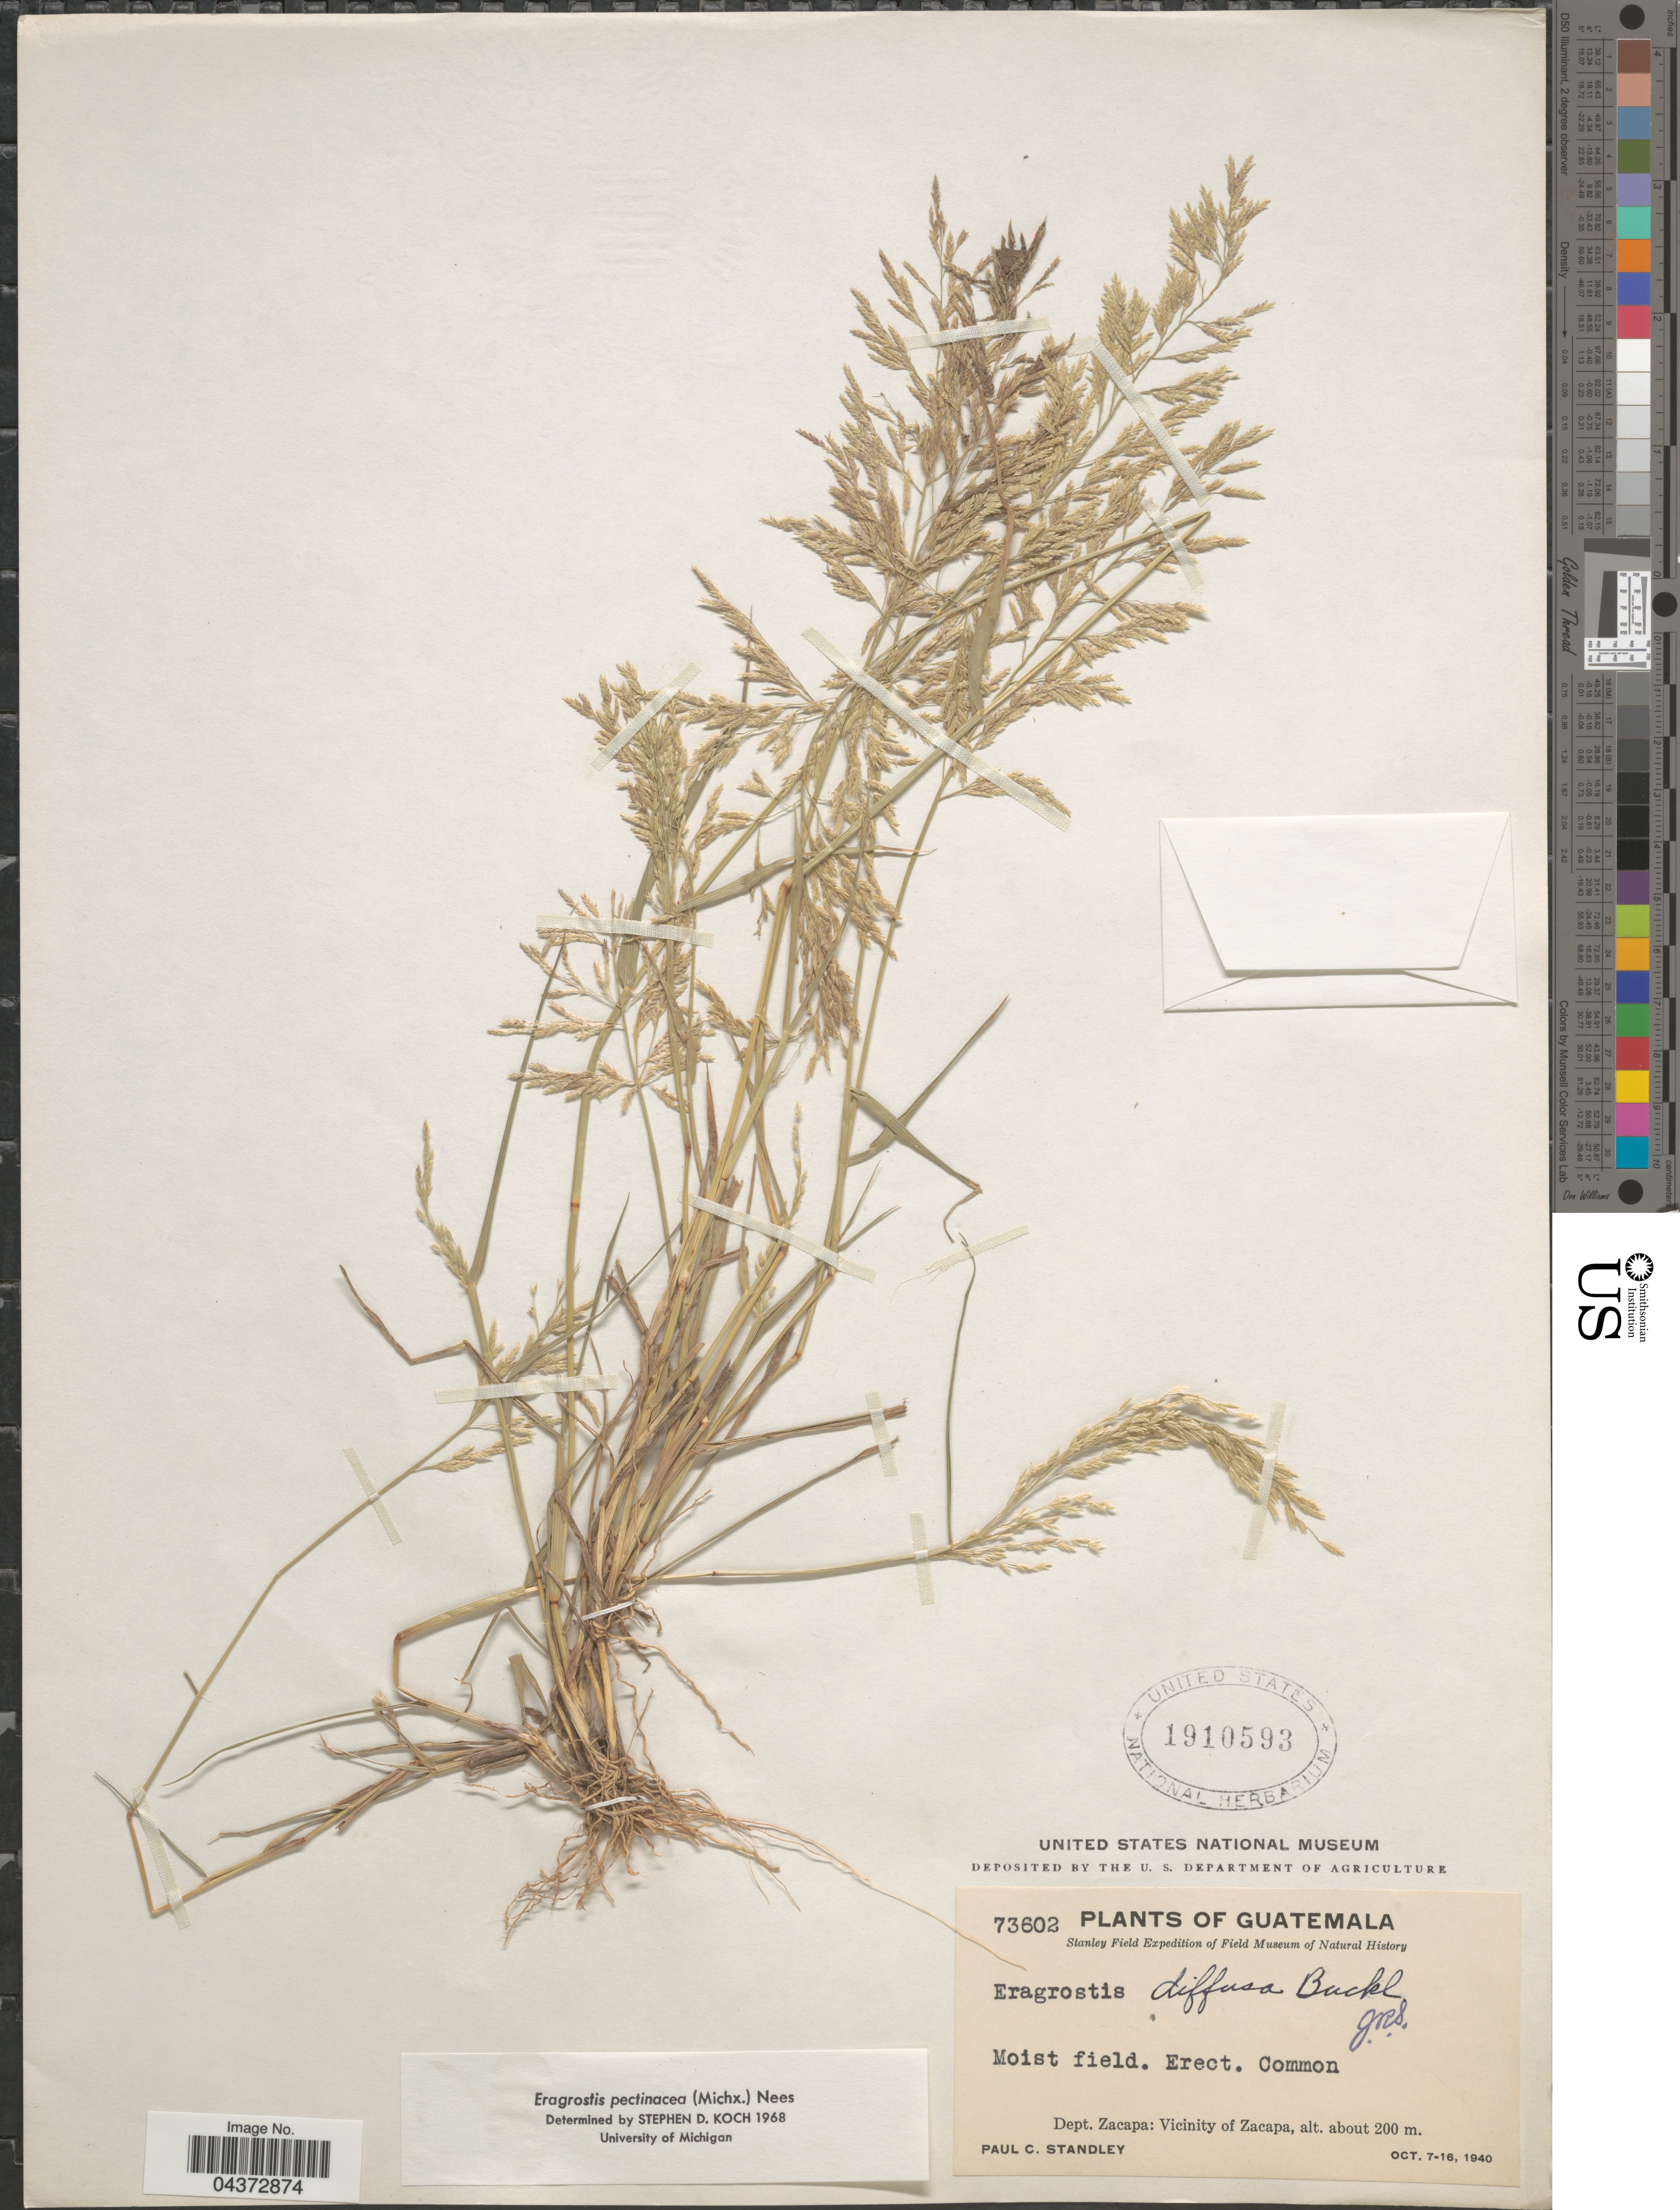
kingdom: Plantae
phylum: Tracheophyta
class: Liliopsida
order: Poales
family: Poaceae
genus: Eragrostis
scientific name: Eragrostis pectinacea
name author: (Michx.) Nees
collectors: P. C. Standley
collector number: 73602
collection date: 1940-10-07/1940-10-16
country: Guatemala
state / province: Zacapa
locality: Stanley Field Expedition. Dept. Zacapa: Vicinity of Zacapa.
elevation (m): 200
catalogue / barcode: US 1910593